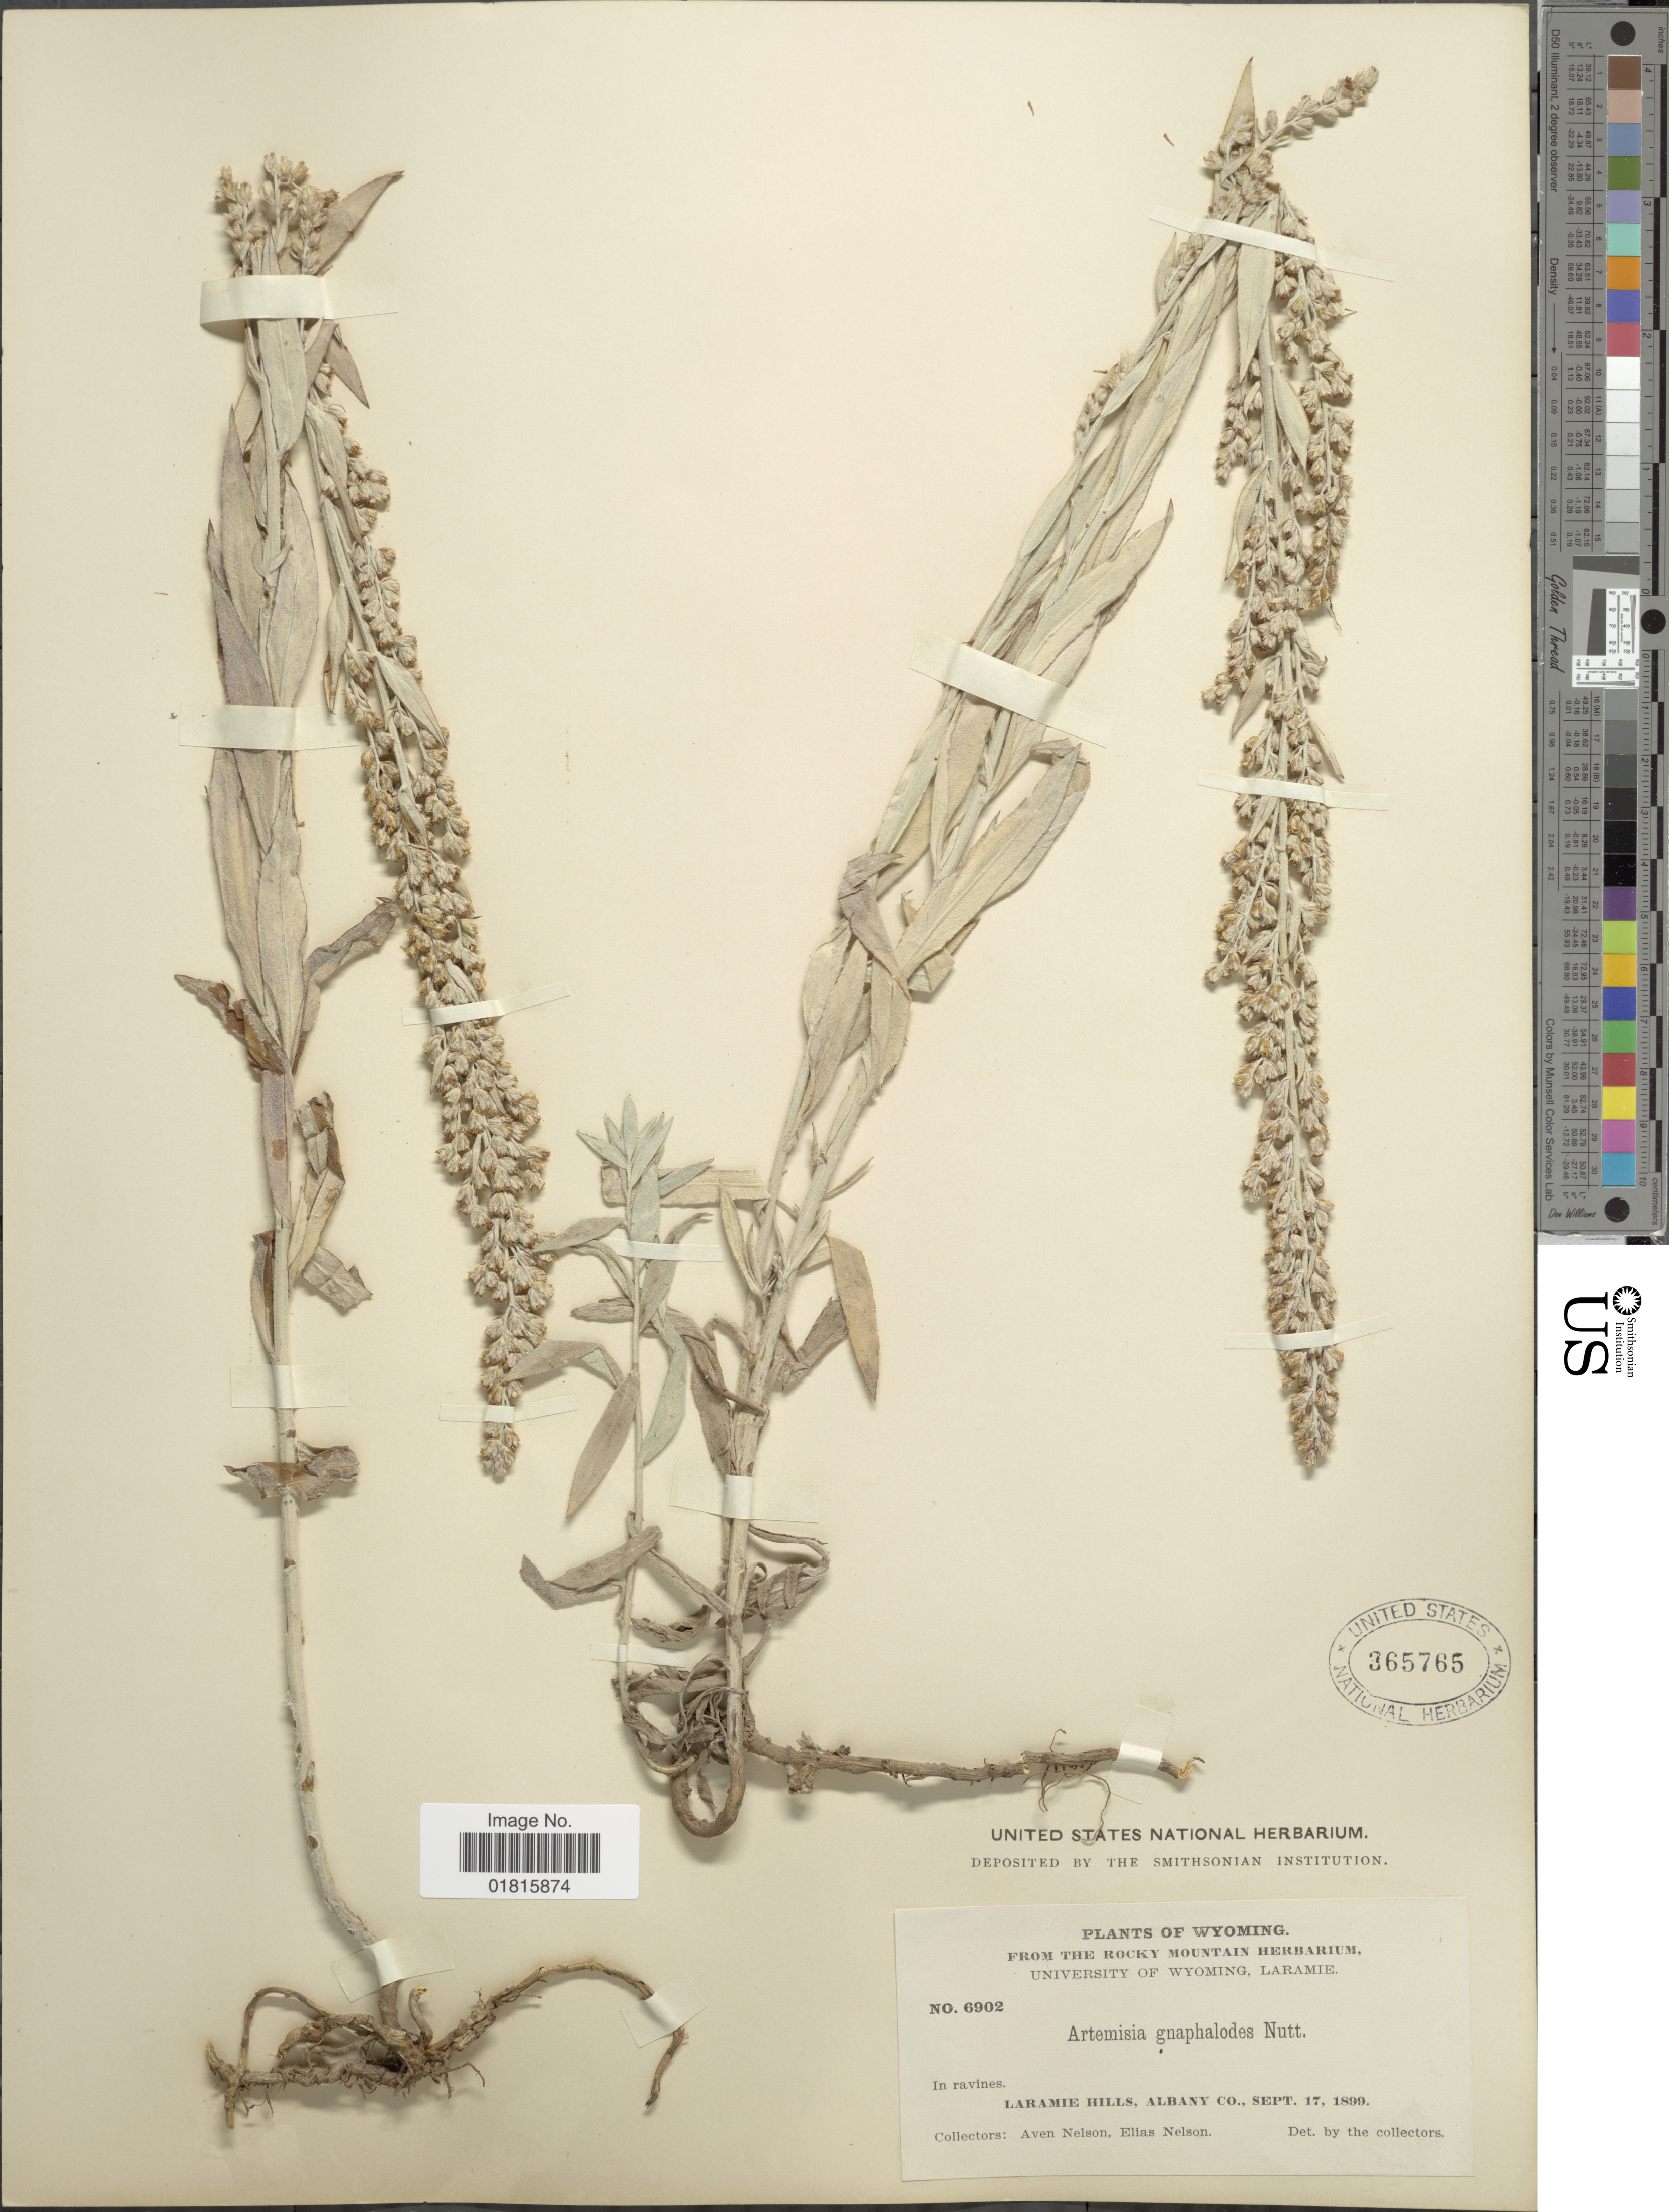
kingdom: Plantae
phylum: Tracheophyta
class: Magnoliopsida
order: Asterales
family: Asteraceae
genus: Artemisia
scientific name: Artemisia gnaphaloides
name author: Nutt.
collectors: A. Nelson & E. Nelson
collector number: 6902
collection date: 1899-09-17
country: United States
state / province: Wyoming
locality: Laramie Hills, Albany Co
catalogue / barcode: US 365765